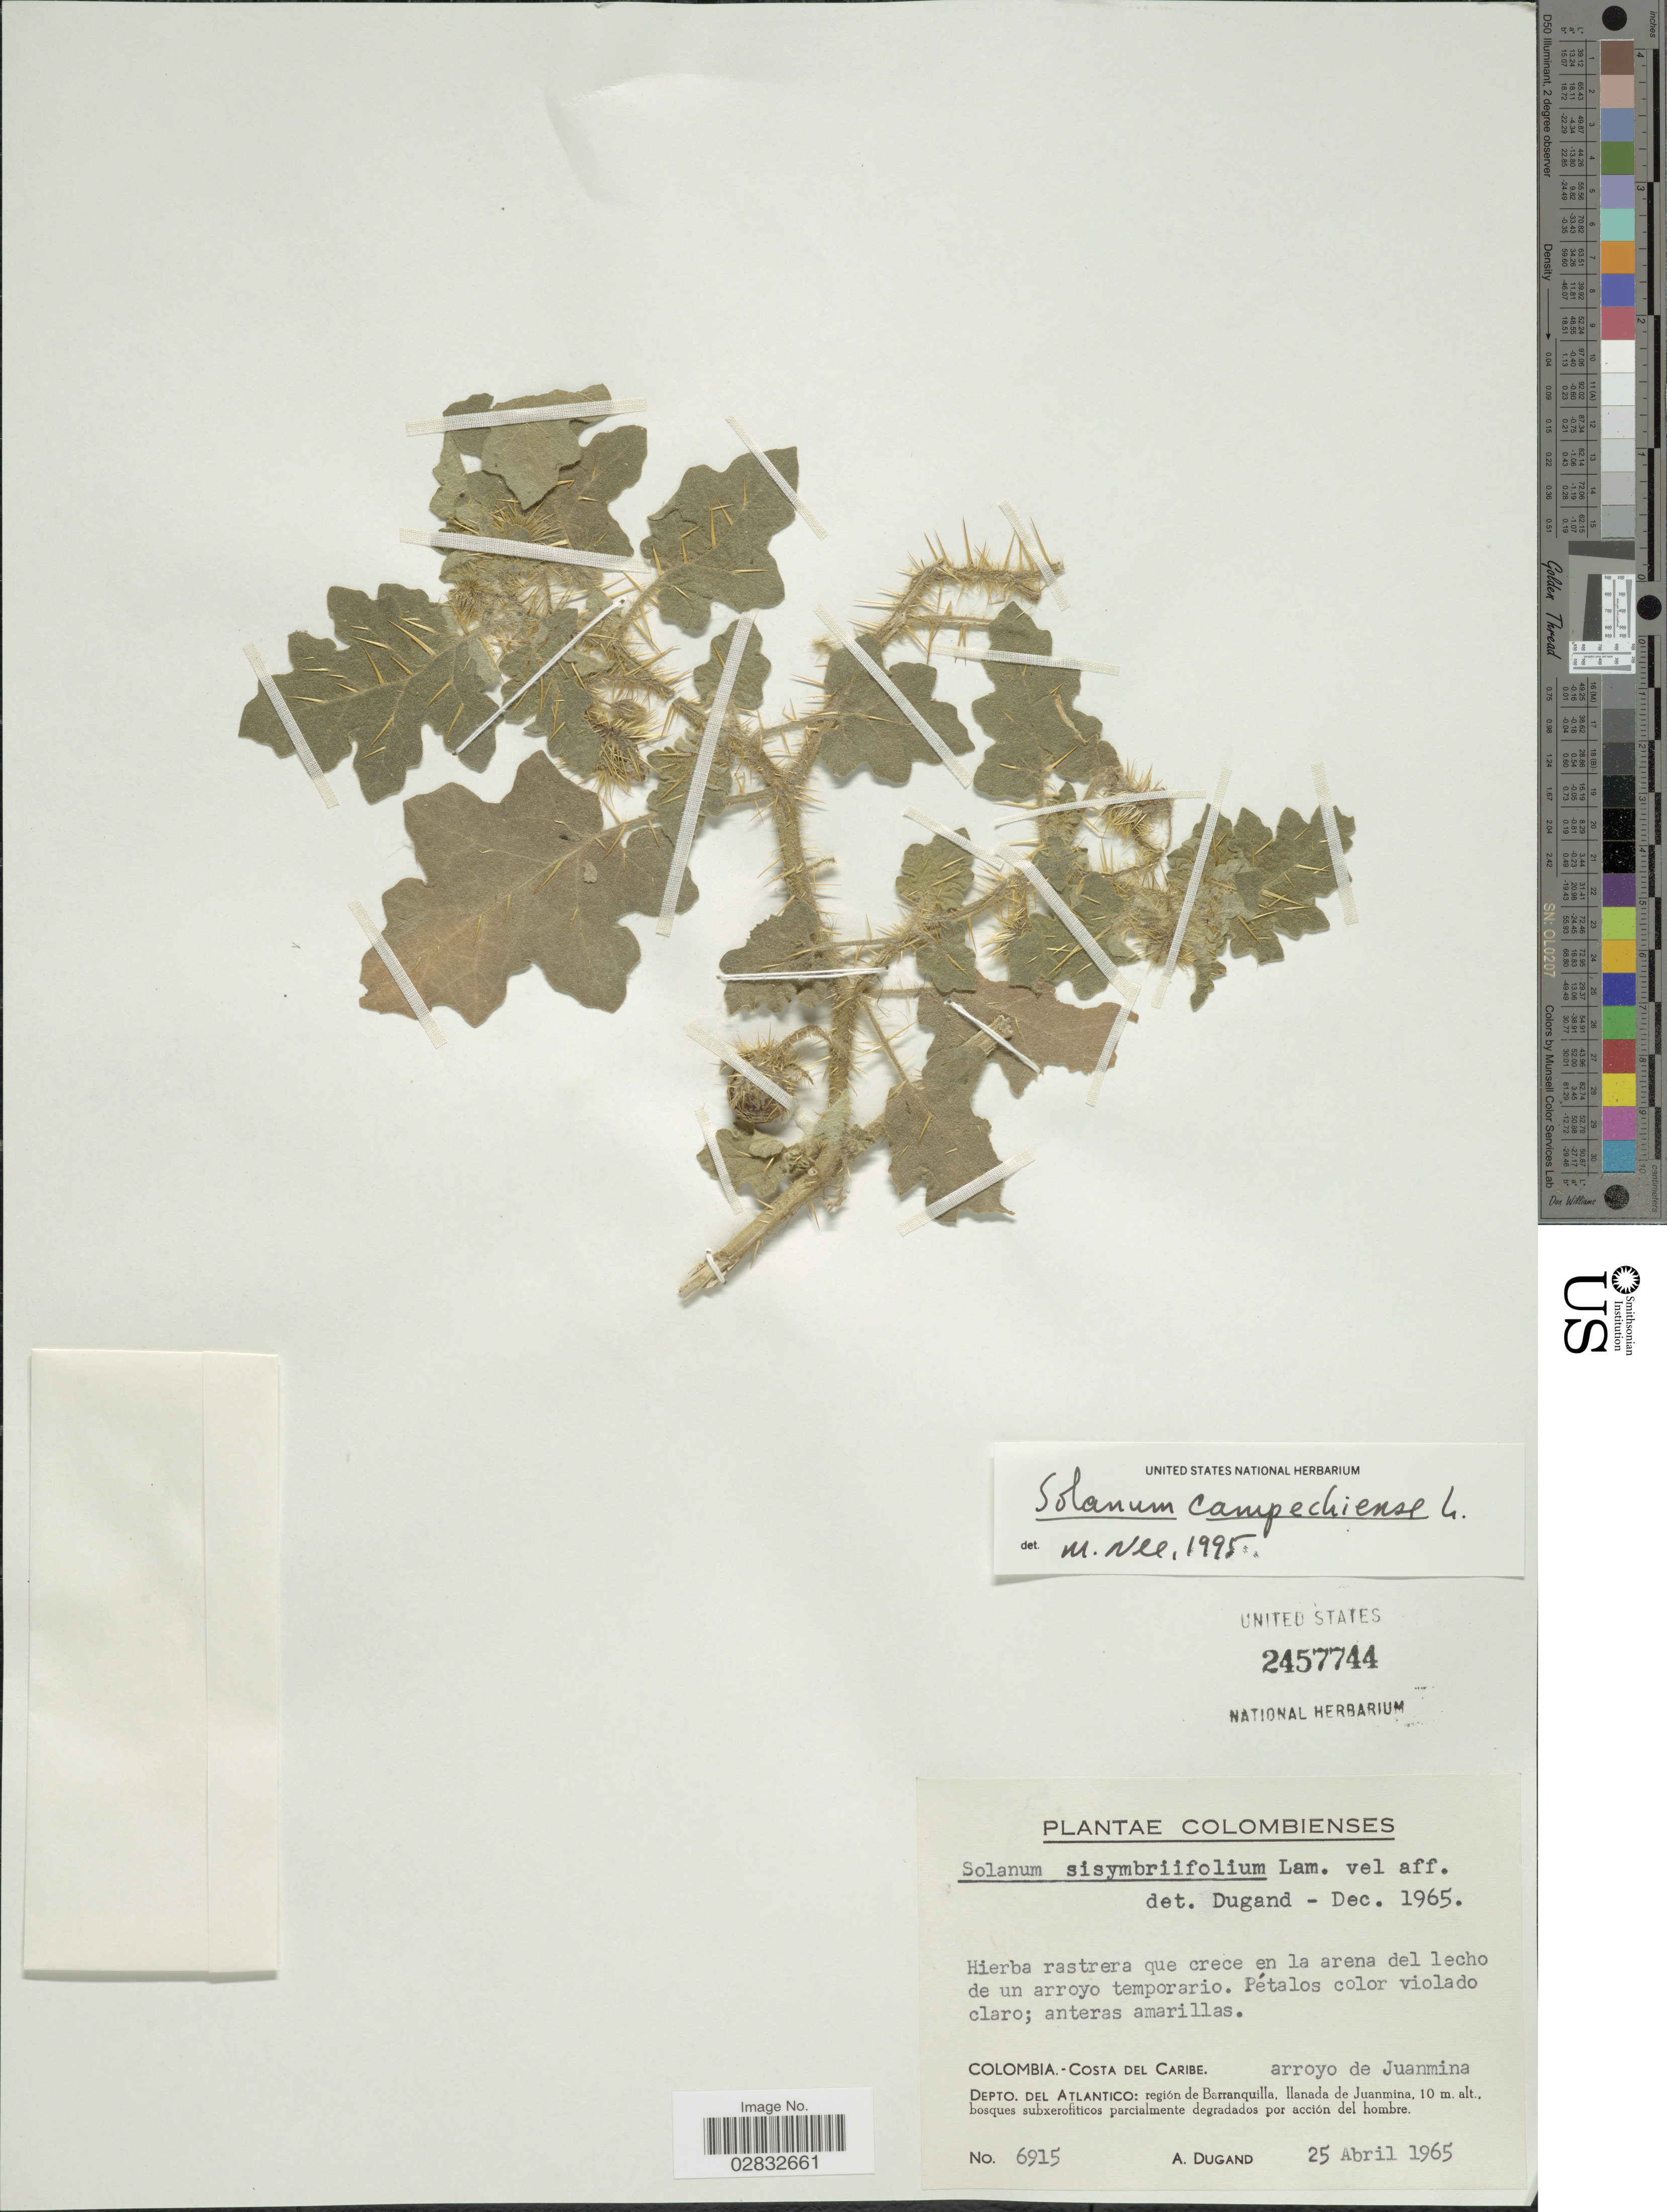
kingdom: Plantae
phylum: Tracheophyta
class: Magnoliopsida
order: Solanales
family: Solanaceae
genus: Solanum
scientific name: Solanum campechiense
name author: L.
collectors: A. Dugand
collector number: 6915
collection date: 1965-04-25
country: Colombia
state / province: Atlántico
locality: Costa Del Carie, arroyo de Juanmina. Depto. Del Atlantico: región de Barranquilla, llanada de Juanmina.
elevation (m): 10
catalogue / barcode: US 2457744